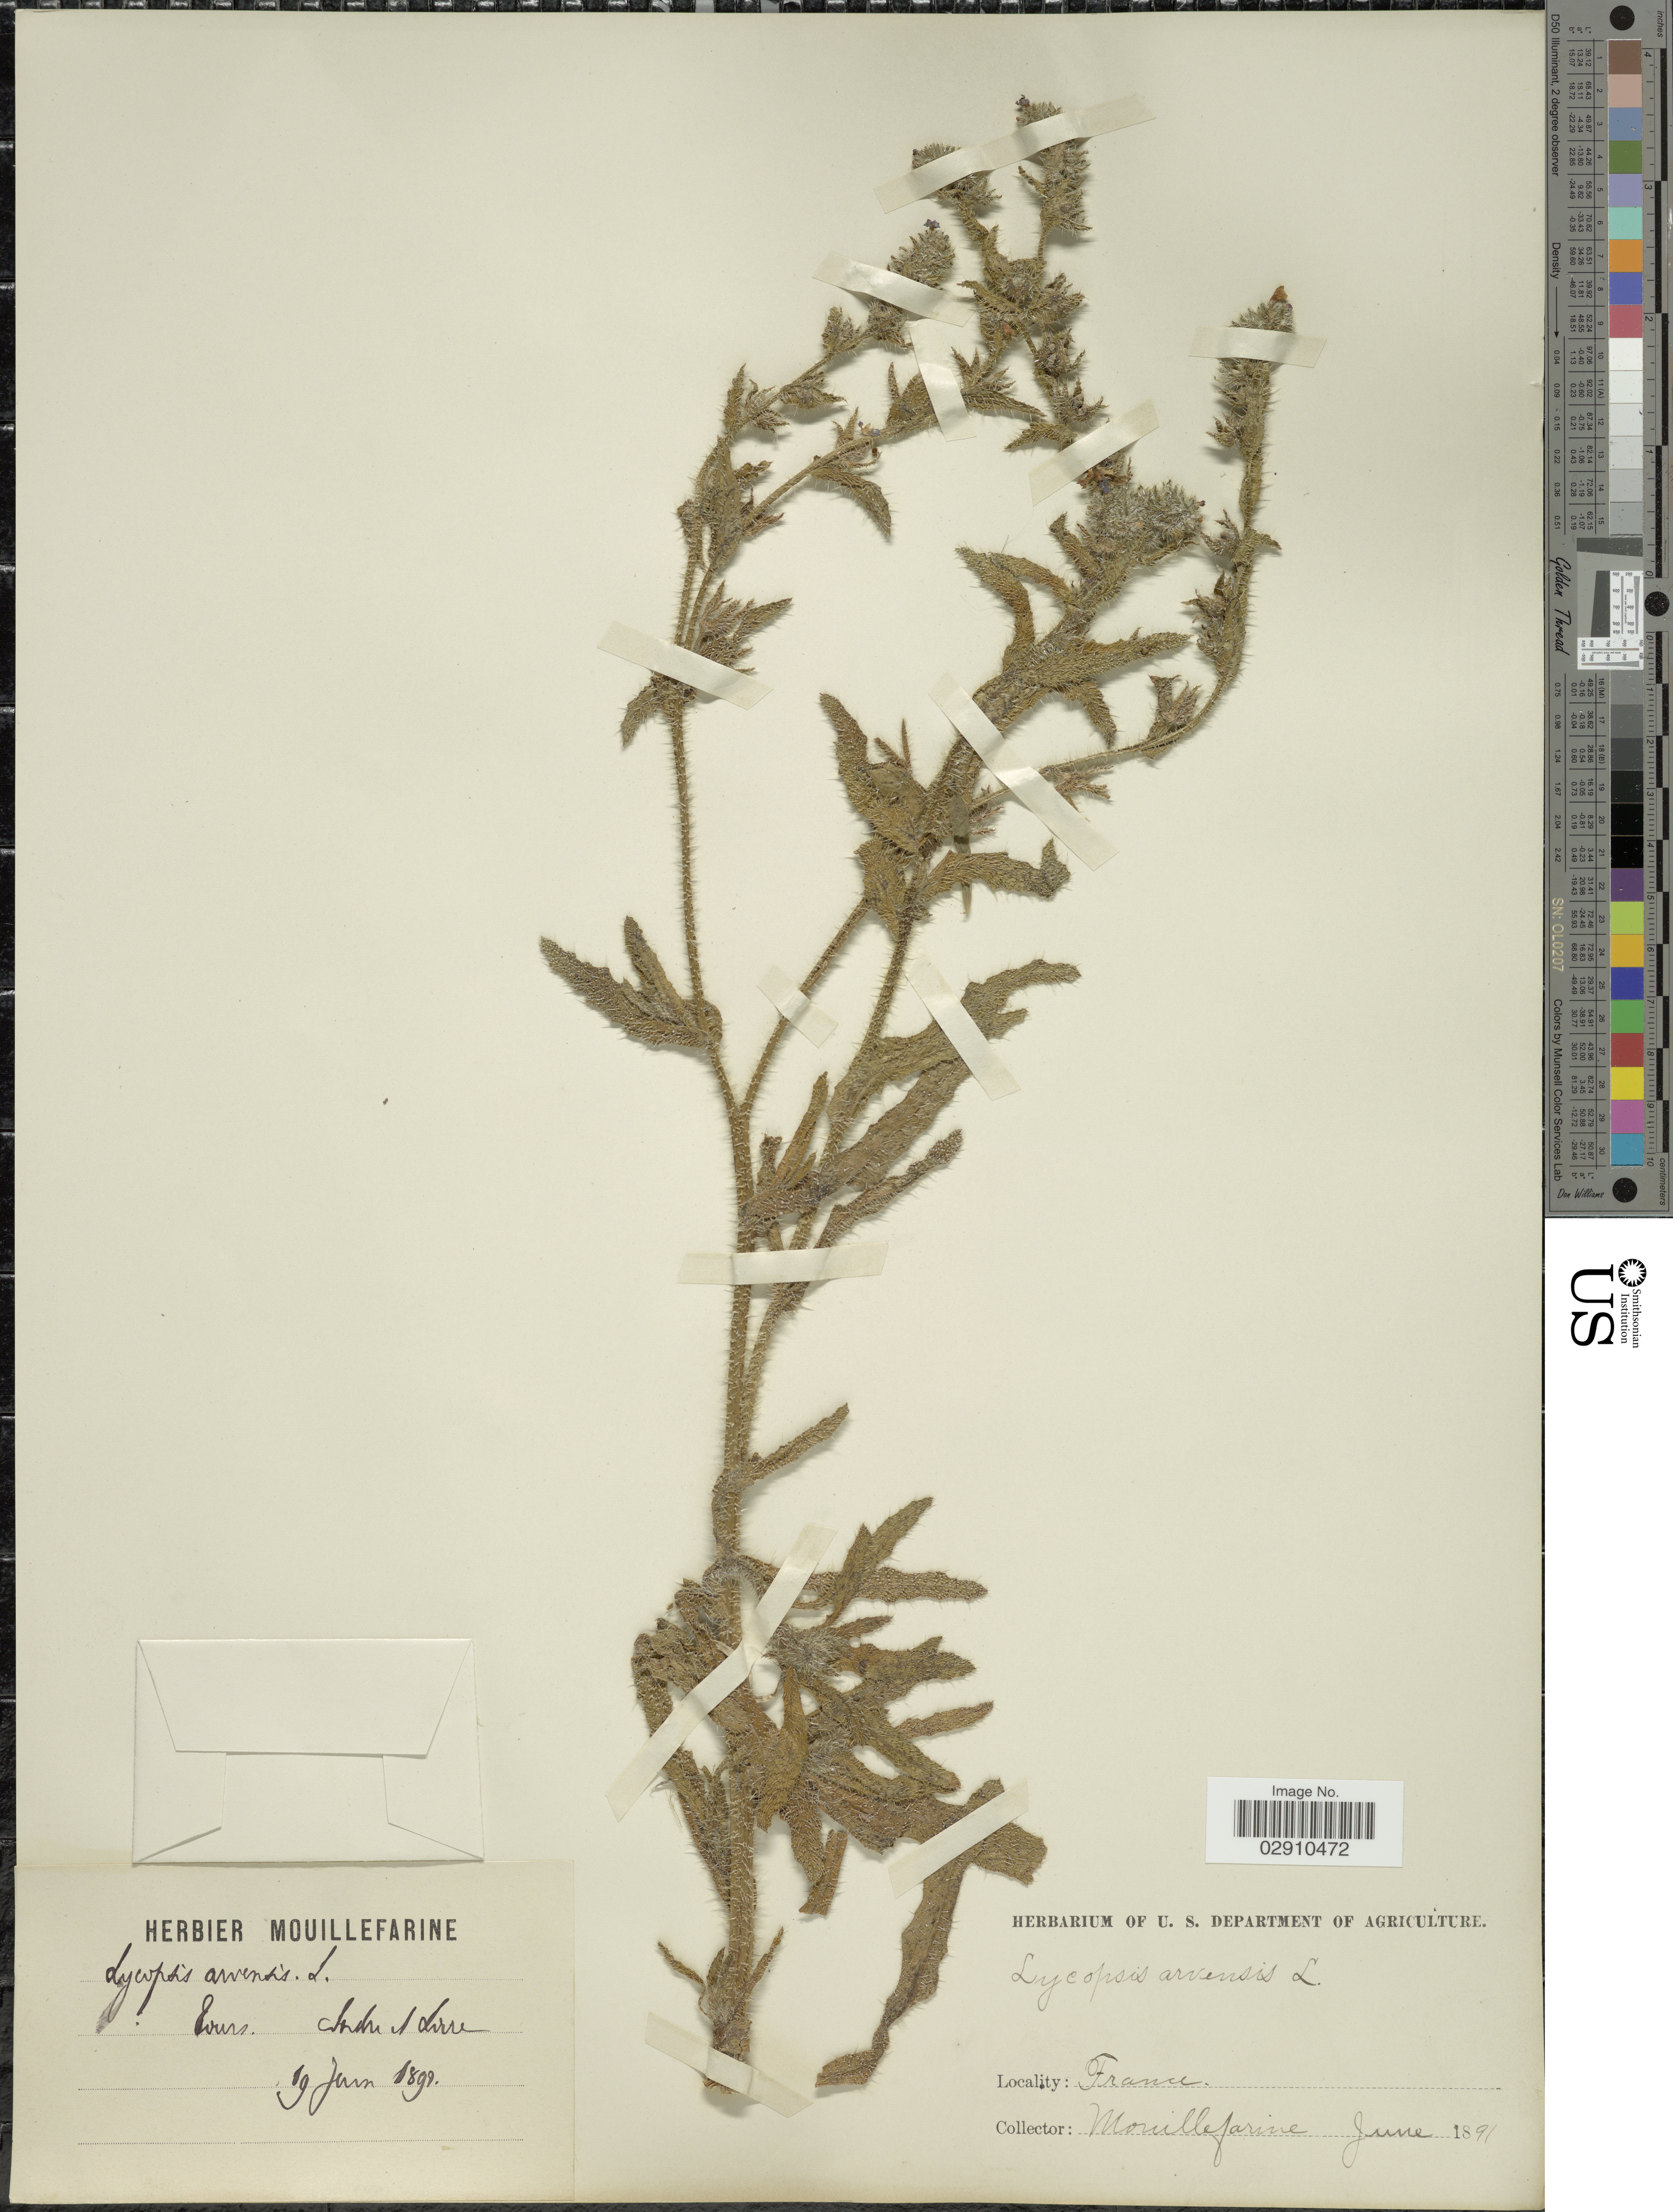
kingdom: Plantae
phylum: Tracheophyta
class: Magnoliopsida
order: Boraginales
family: Boraginaceae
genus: Lycopsis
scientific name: Lycopsis arvensis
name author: L.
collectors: A. Mouillefarine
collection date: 1891-06-19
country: France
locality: Envir. [illegible text]